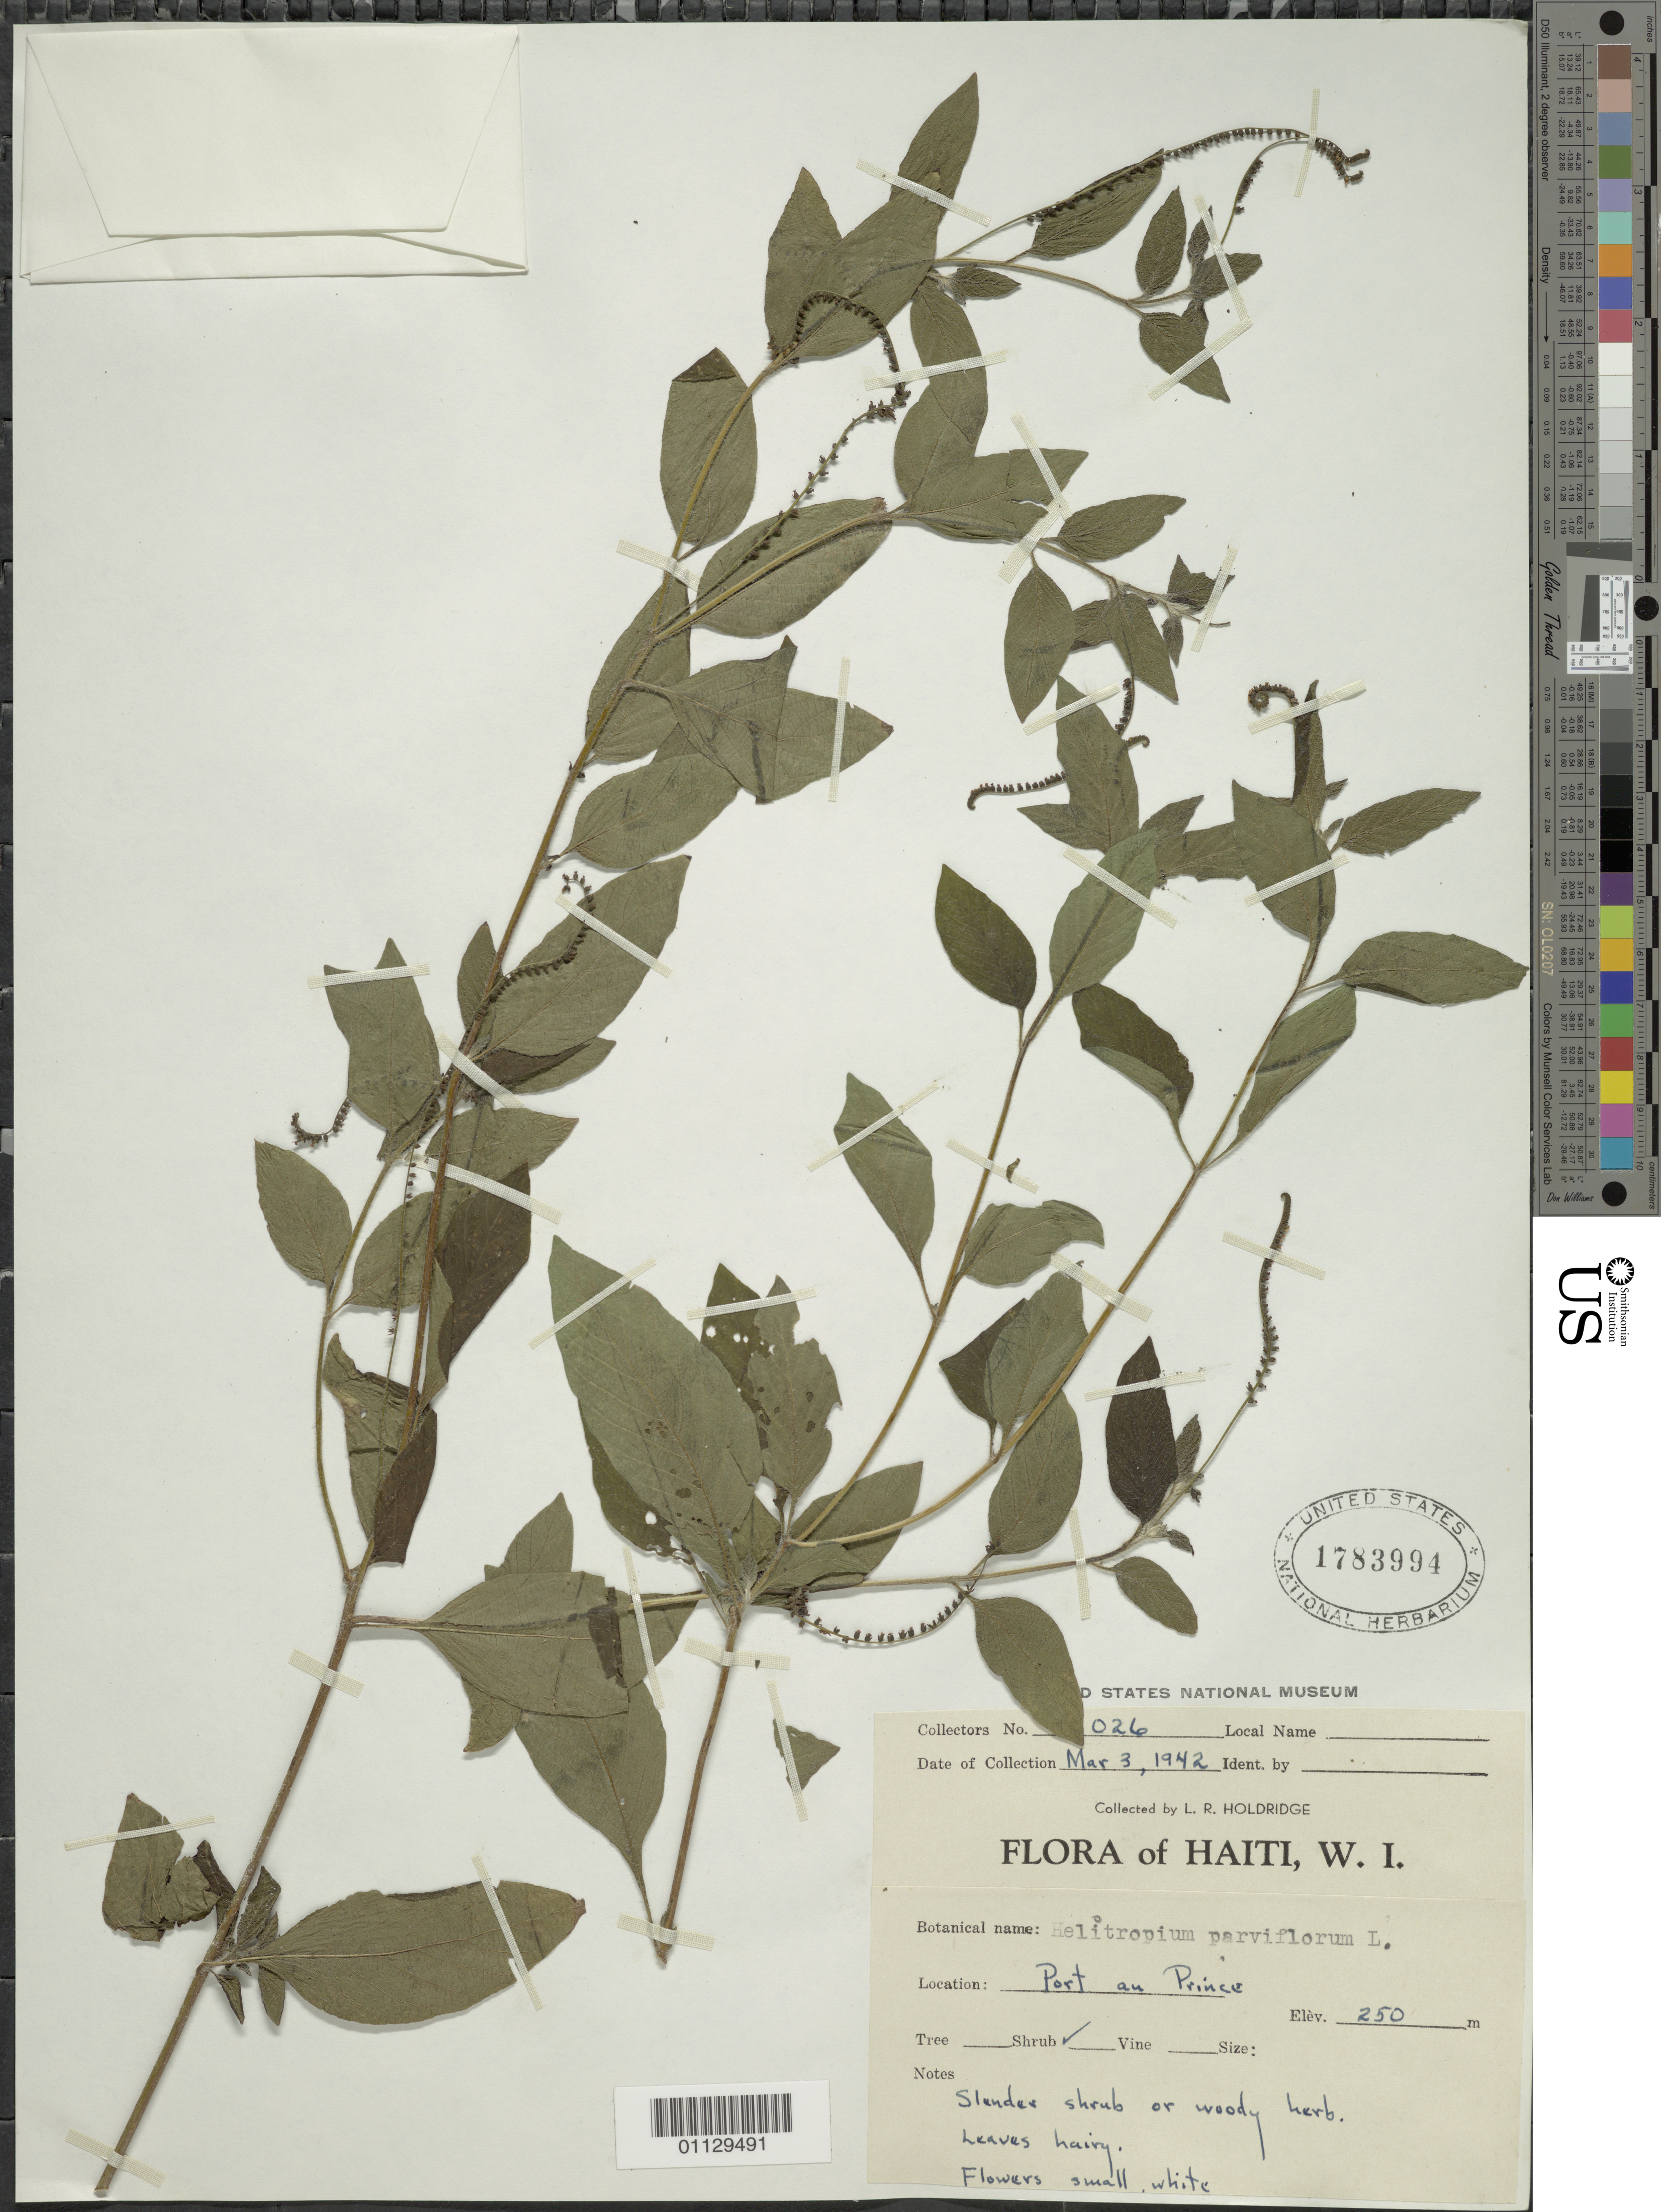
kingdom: Plantae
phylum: Tracheophyta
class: Magnoliopsida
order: Boraginales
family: Heliotropiaceae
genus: Heliotropium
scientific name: Heliotropium parviflorum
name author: L.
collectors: L. Holdridge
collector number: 1026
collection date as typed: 03 Mar 1942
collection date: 1942-03-03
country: Haiti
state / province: Óuest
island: Hispaniola I.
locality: Port au Prince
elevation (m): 250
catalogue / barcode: US 1783994